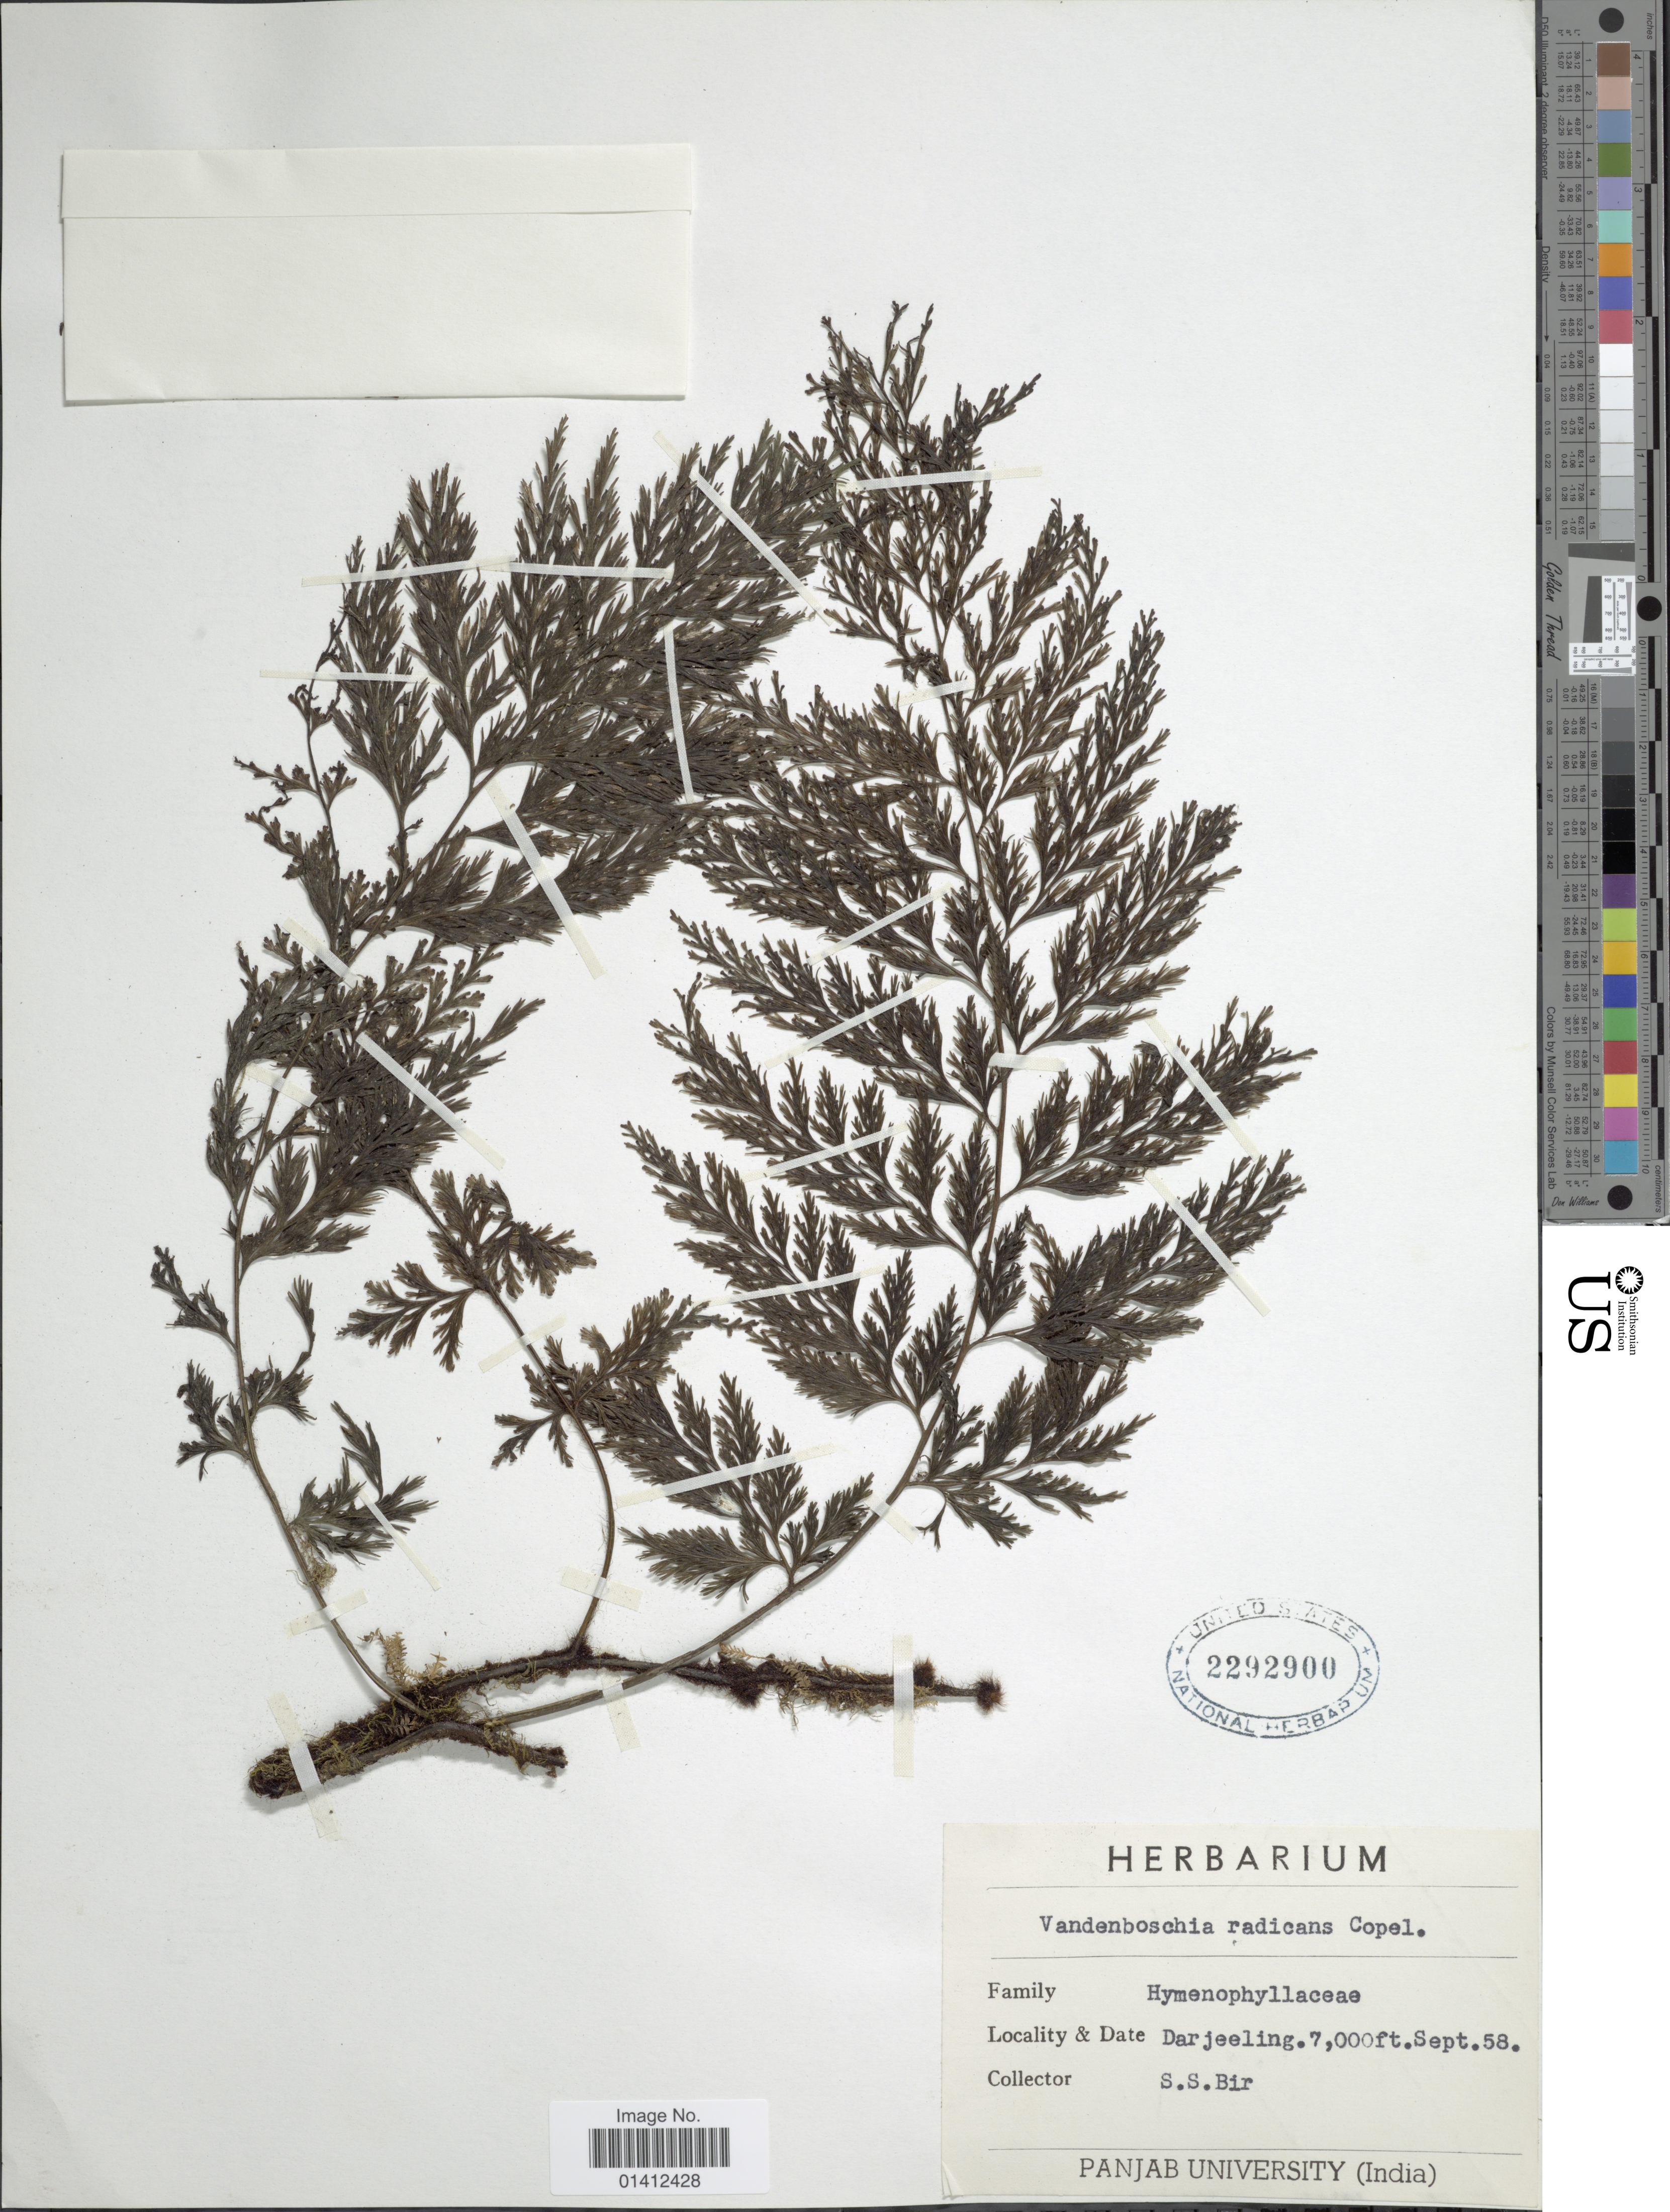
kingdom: Plantae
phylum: Tracheophyta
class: Polypodiopsida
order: Hymenophyllales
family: Hymenophyllaceae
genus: Vandenboschia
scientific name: Vandenboschia radicans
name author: (Sw.) Copel.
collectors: S. S. Bir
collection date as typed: Transcribed d/m/y: /9/58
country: India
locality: Darjeeling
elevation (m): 2134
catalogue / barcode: US 2292900